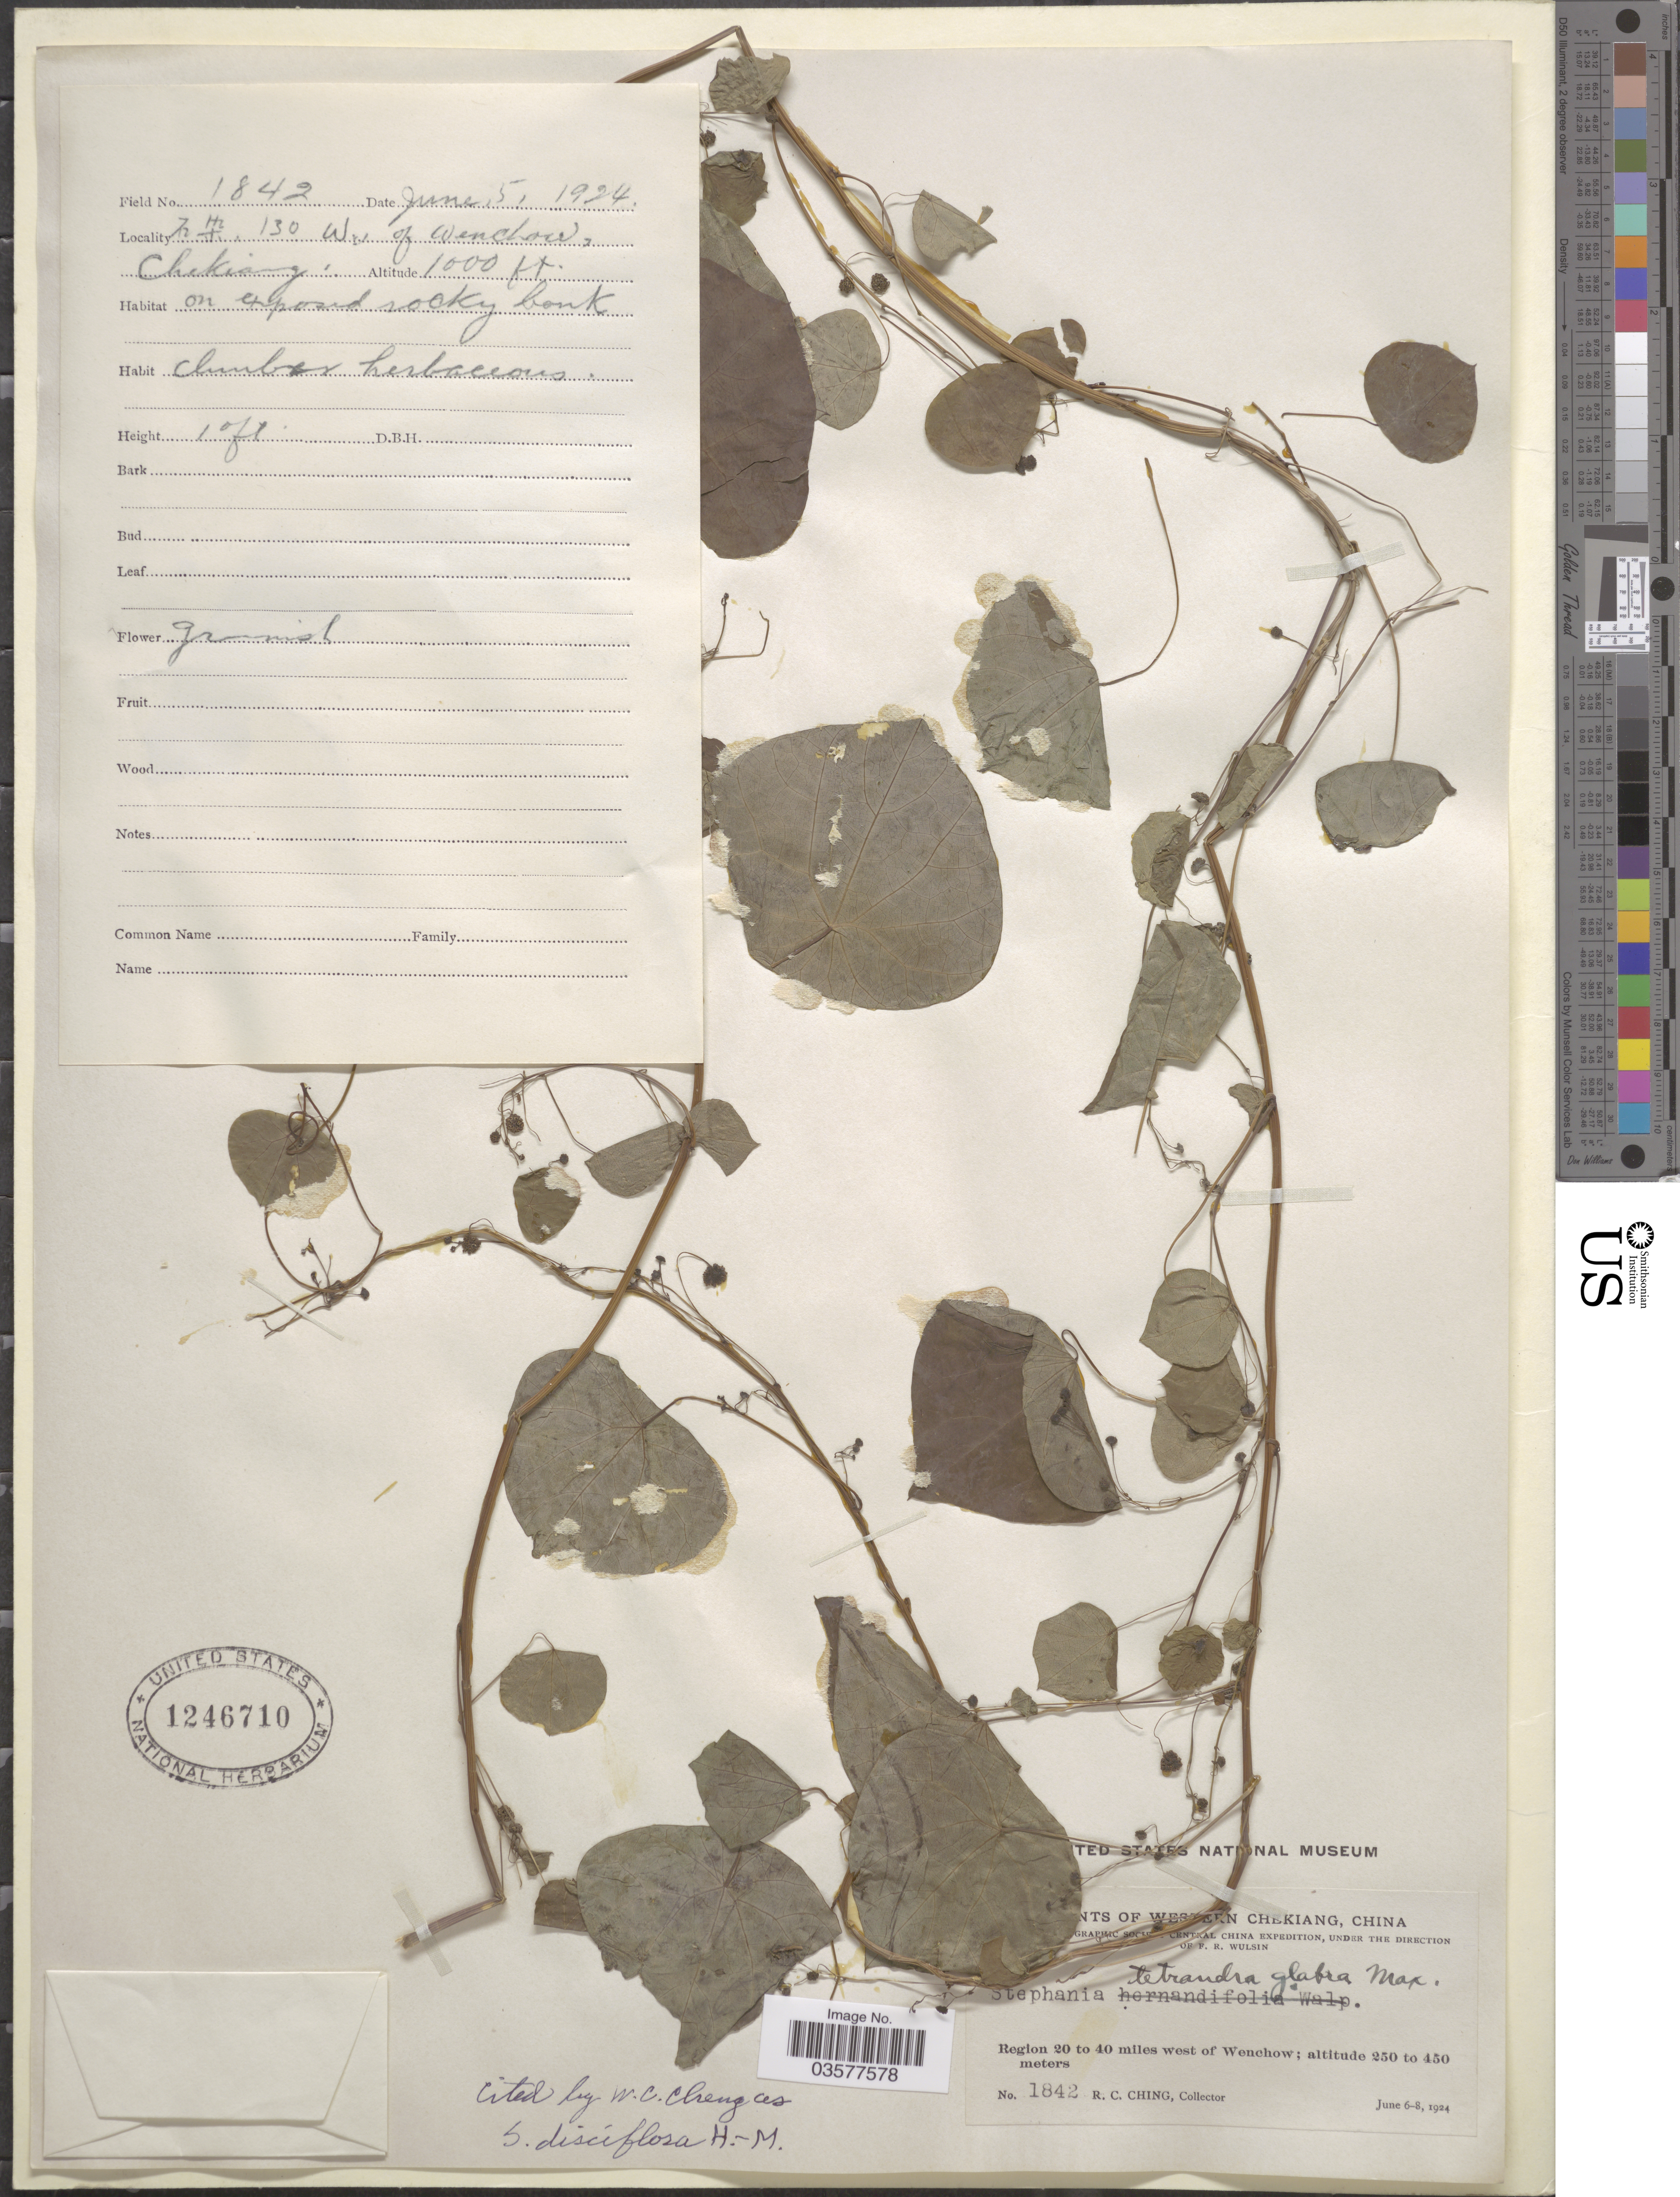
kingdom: Plantae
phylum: Tracheophyta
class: Magnoliopsida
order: Ranunculales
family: Menispermaceae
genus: Stephania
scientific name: Stephania disciflora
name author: Hand.-Mazz.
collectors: R. C. Ching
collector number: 1842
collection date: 1924-06-05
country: China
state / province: Zhejiang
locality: We [illegible text]n Chekiang. Region 20 to 40 miles west of Wenchow. X, 130 W. of Wenchow. Chekiang.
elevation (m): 305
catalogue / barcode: US 1246710